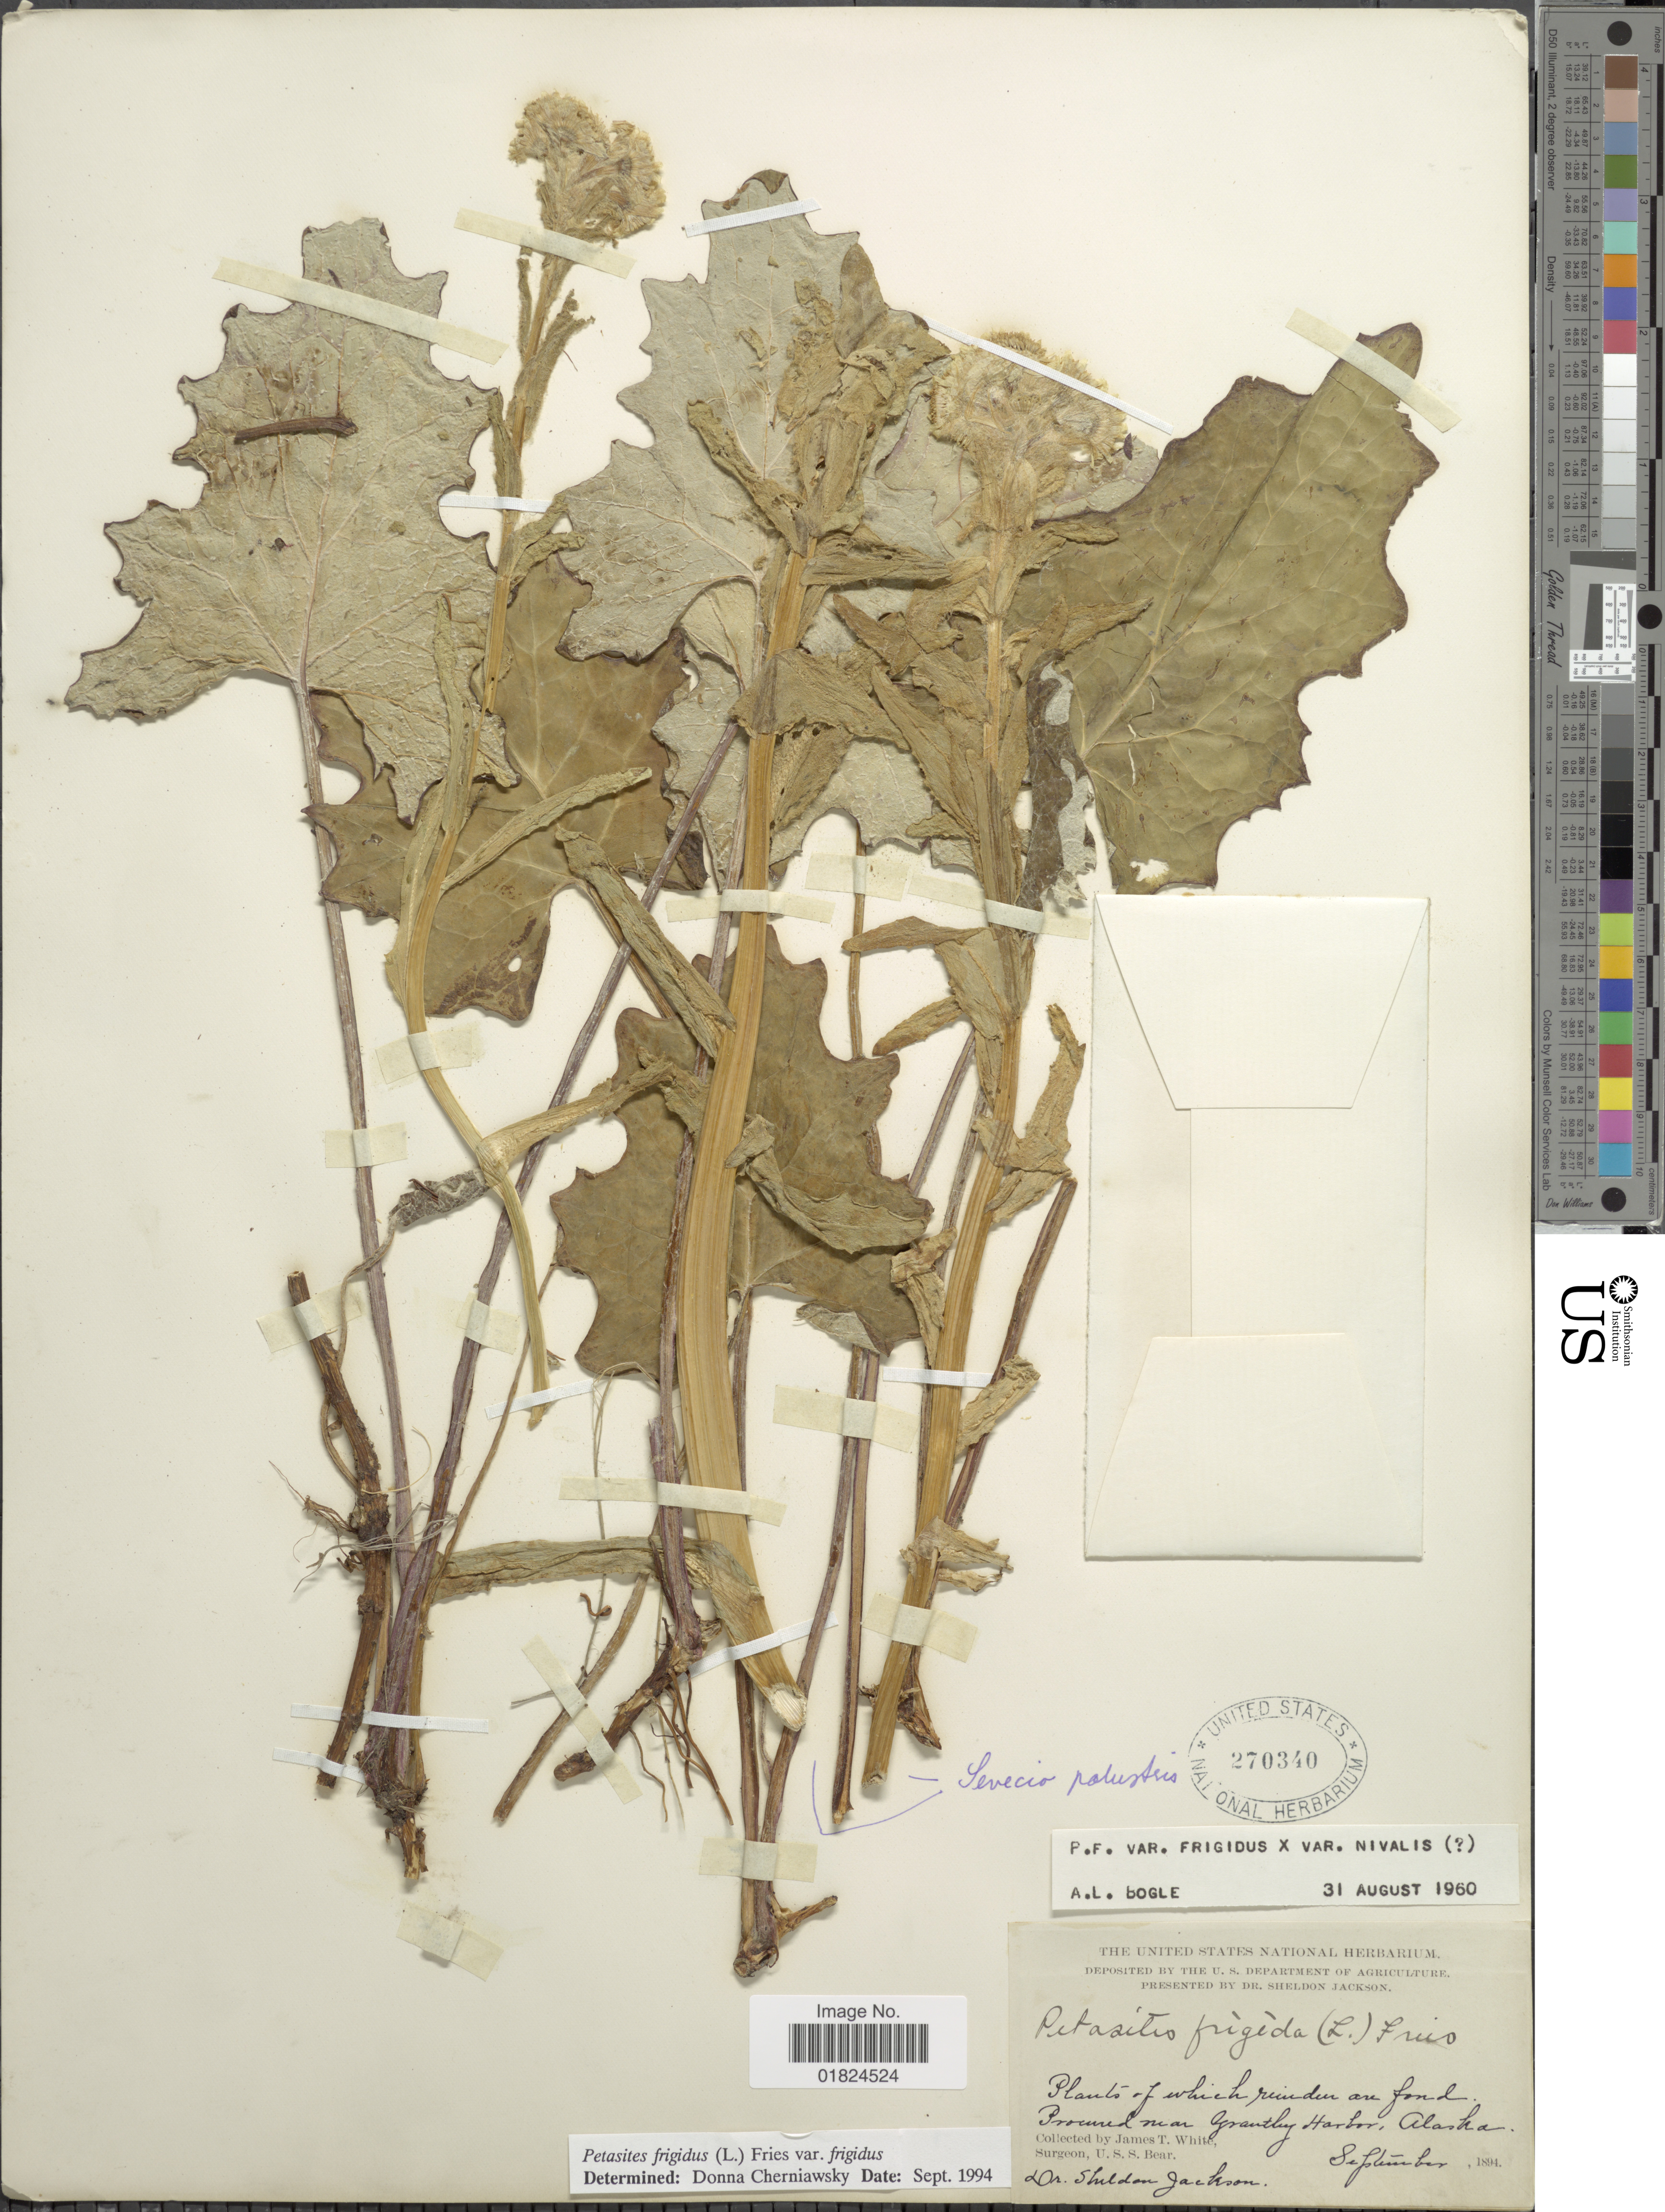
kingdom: Plantae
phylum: Tracheophyta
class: Magnoliopsida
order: Asterales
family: Asteraceae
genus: Petasites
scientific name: Petasites frigidus var. frigidus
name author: (L.) Fr.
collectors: J. T. White & S. Jackson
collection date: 1894-09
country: United States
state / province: Alaska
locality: Near Grantley Harbor.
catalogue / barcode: US 270340